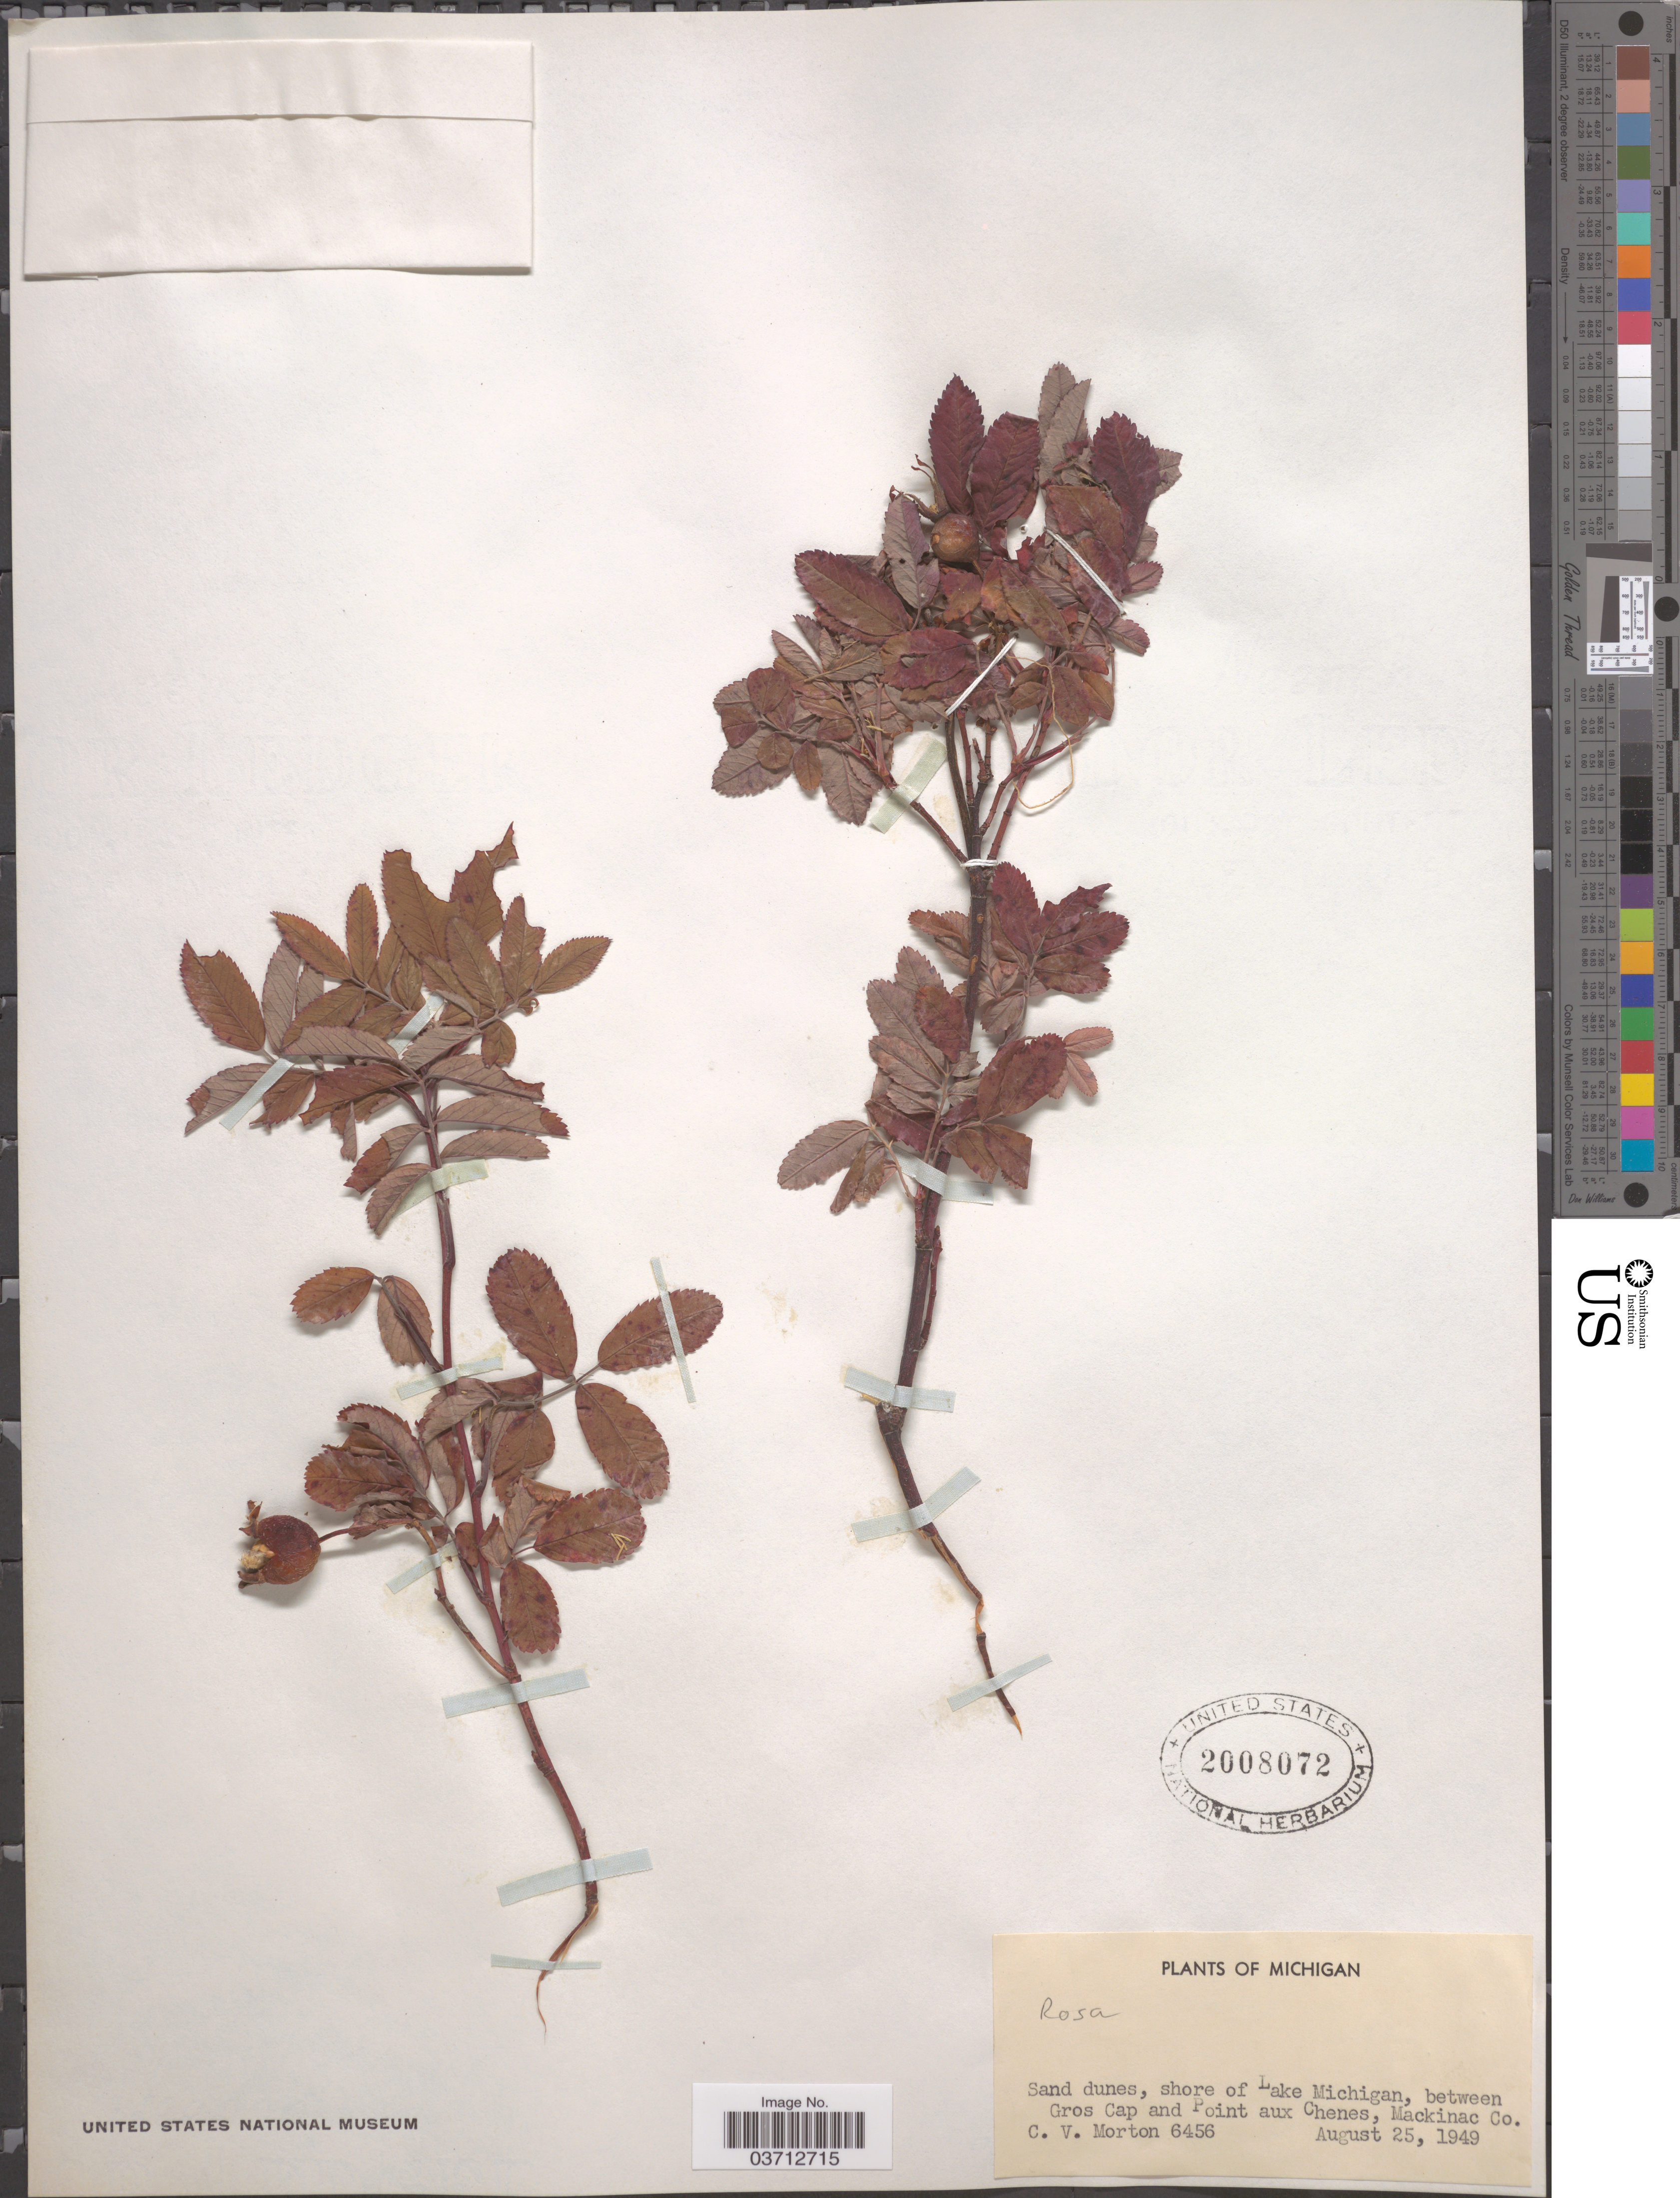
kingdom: Plantae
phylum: Tracheophyta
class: Magnoliopsida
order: Rosales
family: Rosaceae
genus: Rosa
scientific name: Rosa sp.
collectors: C. V. Morton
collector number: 6456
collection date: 1949-08-25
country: United States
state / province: Michigan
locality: Shore of Lake Michigan, between Gros Gap and Point aux Chenes, Mackinac Co.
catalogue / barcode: US 2008072